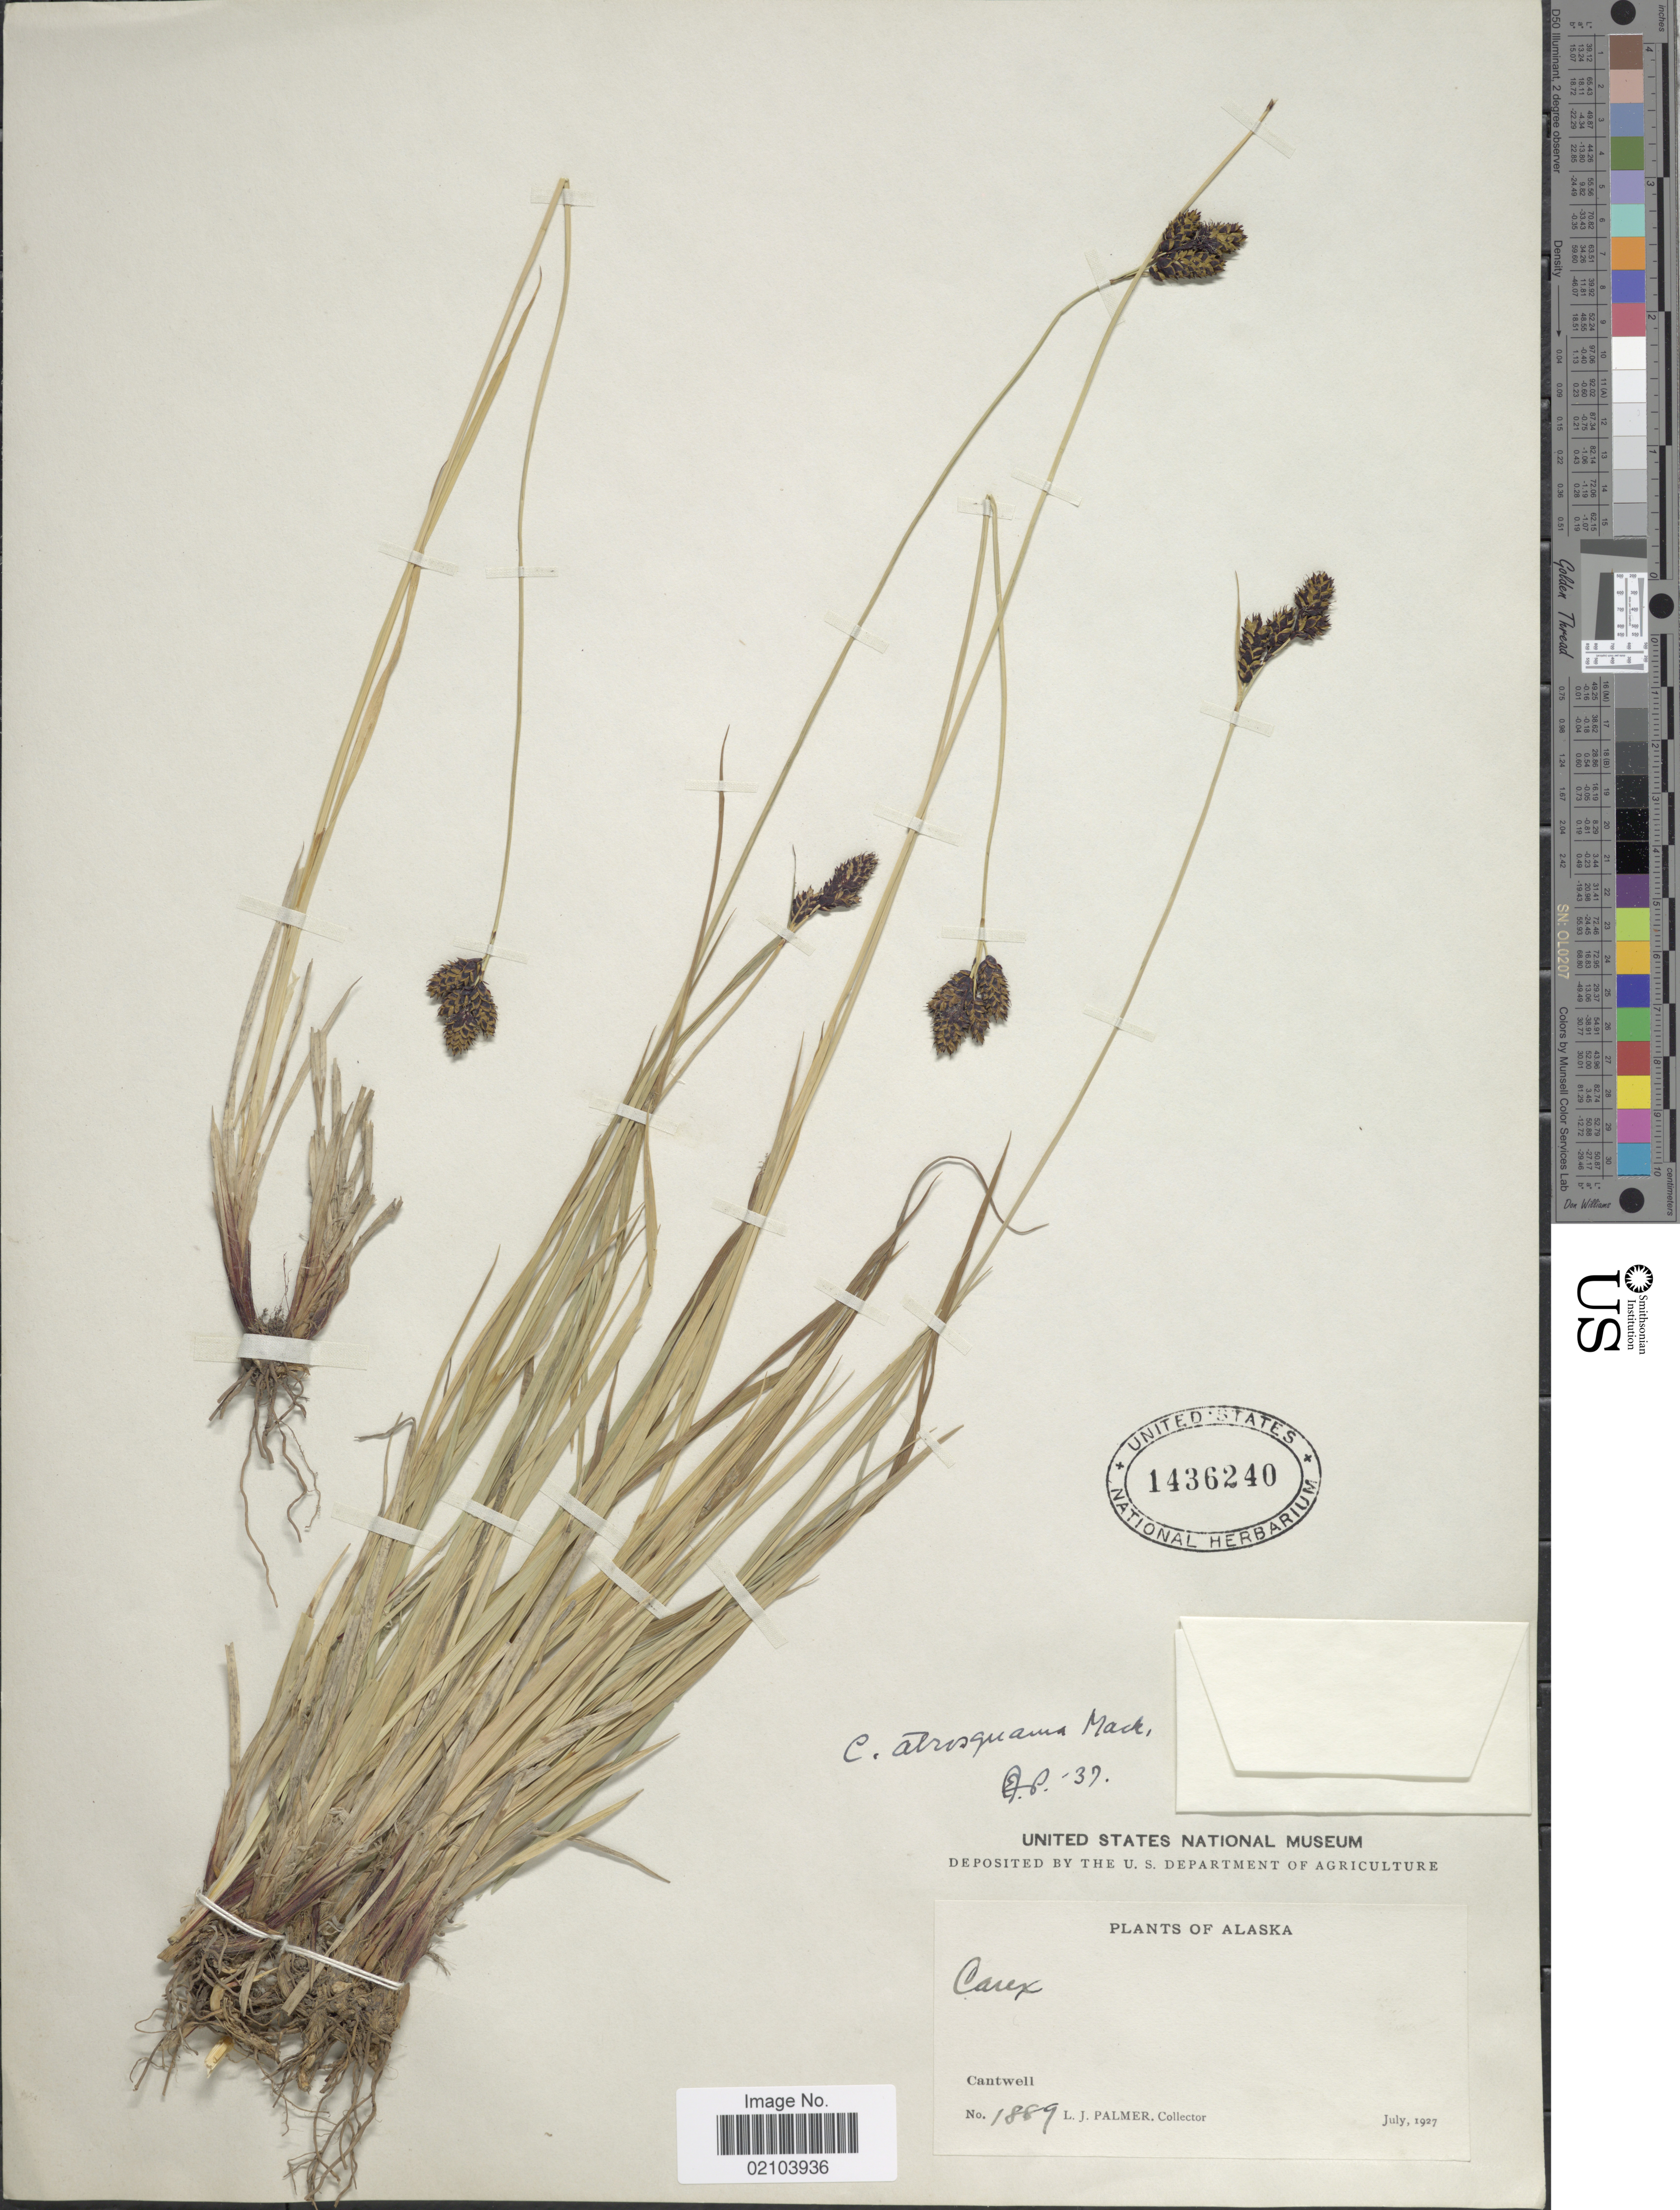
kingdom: Plantae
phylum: Tracheophyta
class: Liliopsida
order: Poales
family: Cyperaceae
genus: Carex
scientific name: Carex atrosquama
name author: Mack.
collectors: L. J. Palmer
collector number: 1889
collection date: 1927-07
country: United States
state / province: Alaska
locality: Cantwell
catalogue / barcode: US 1436240